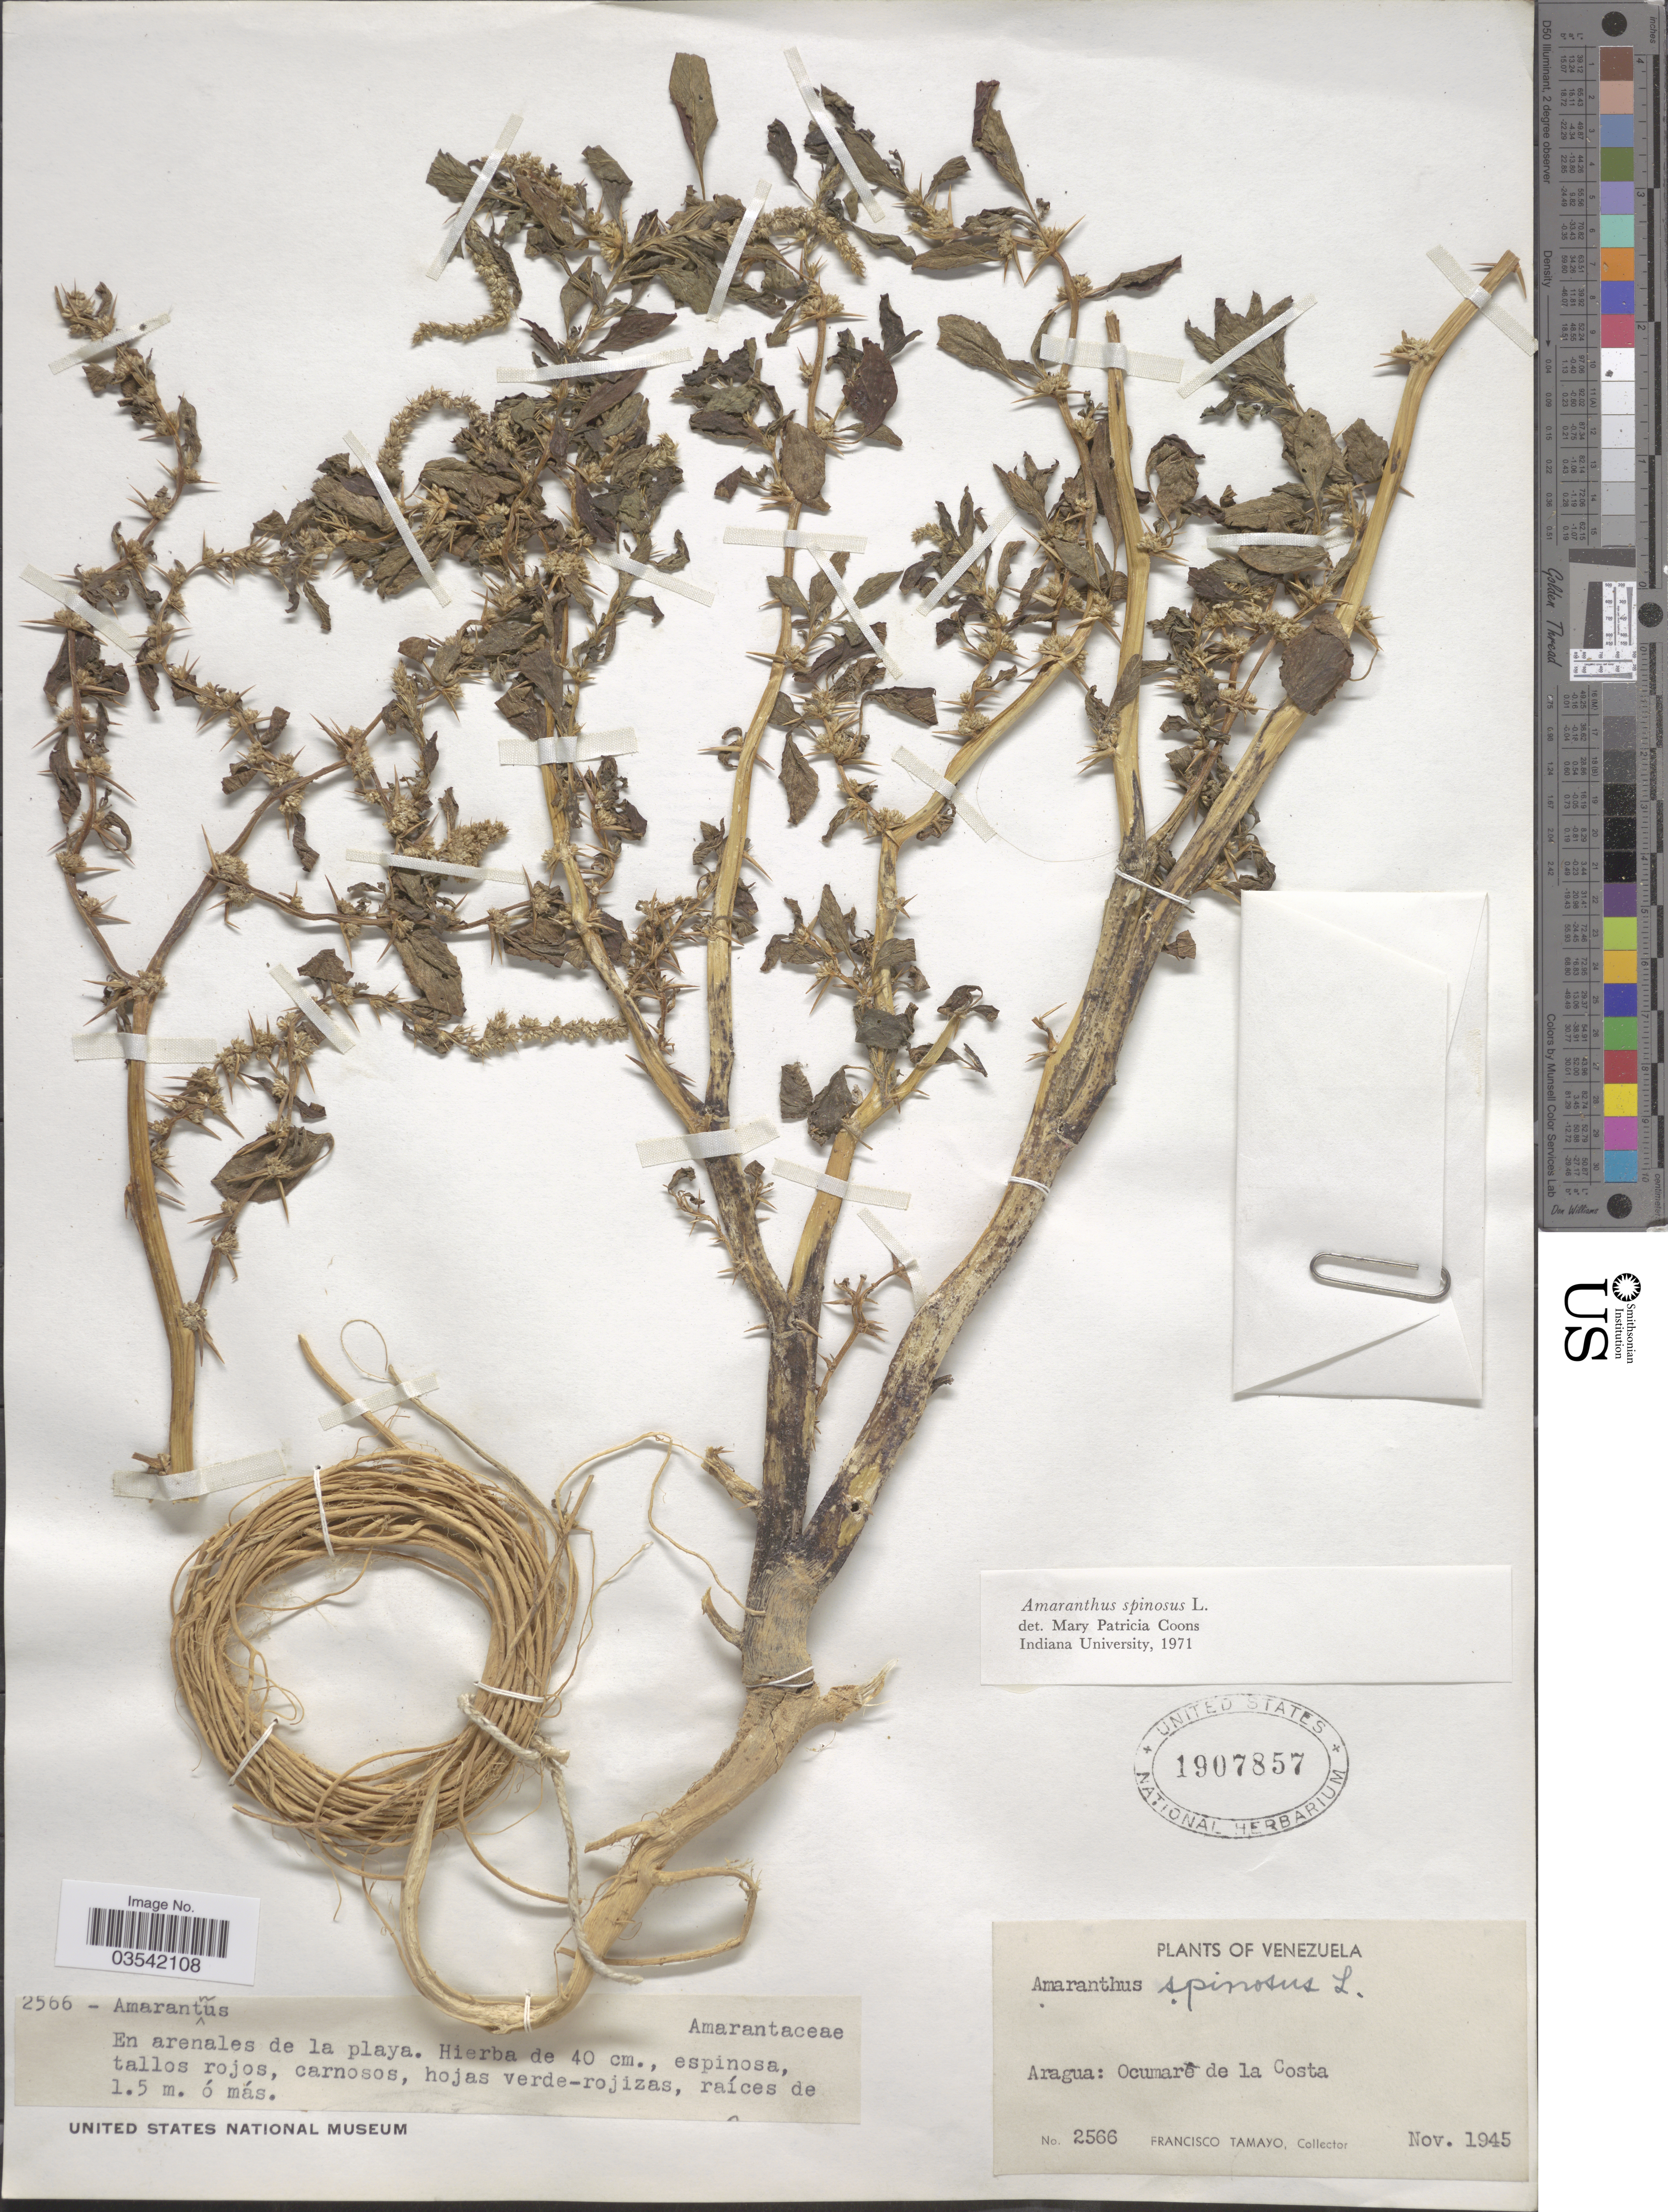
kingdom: Plantae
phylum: Tracheophyta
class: Magnoliopsida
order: Caryophyllales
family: Amaranthaceae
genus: Amaranthus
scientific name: Amaranthus spinosus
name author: L.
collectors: F. Tamayo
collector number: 2566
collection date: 1945-11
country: Venezuela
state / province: Aragua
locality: Ocumare de la Costa.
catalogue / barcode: US 1907857